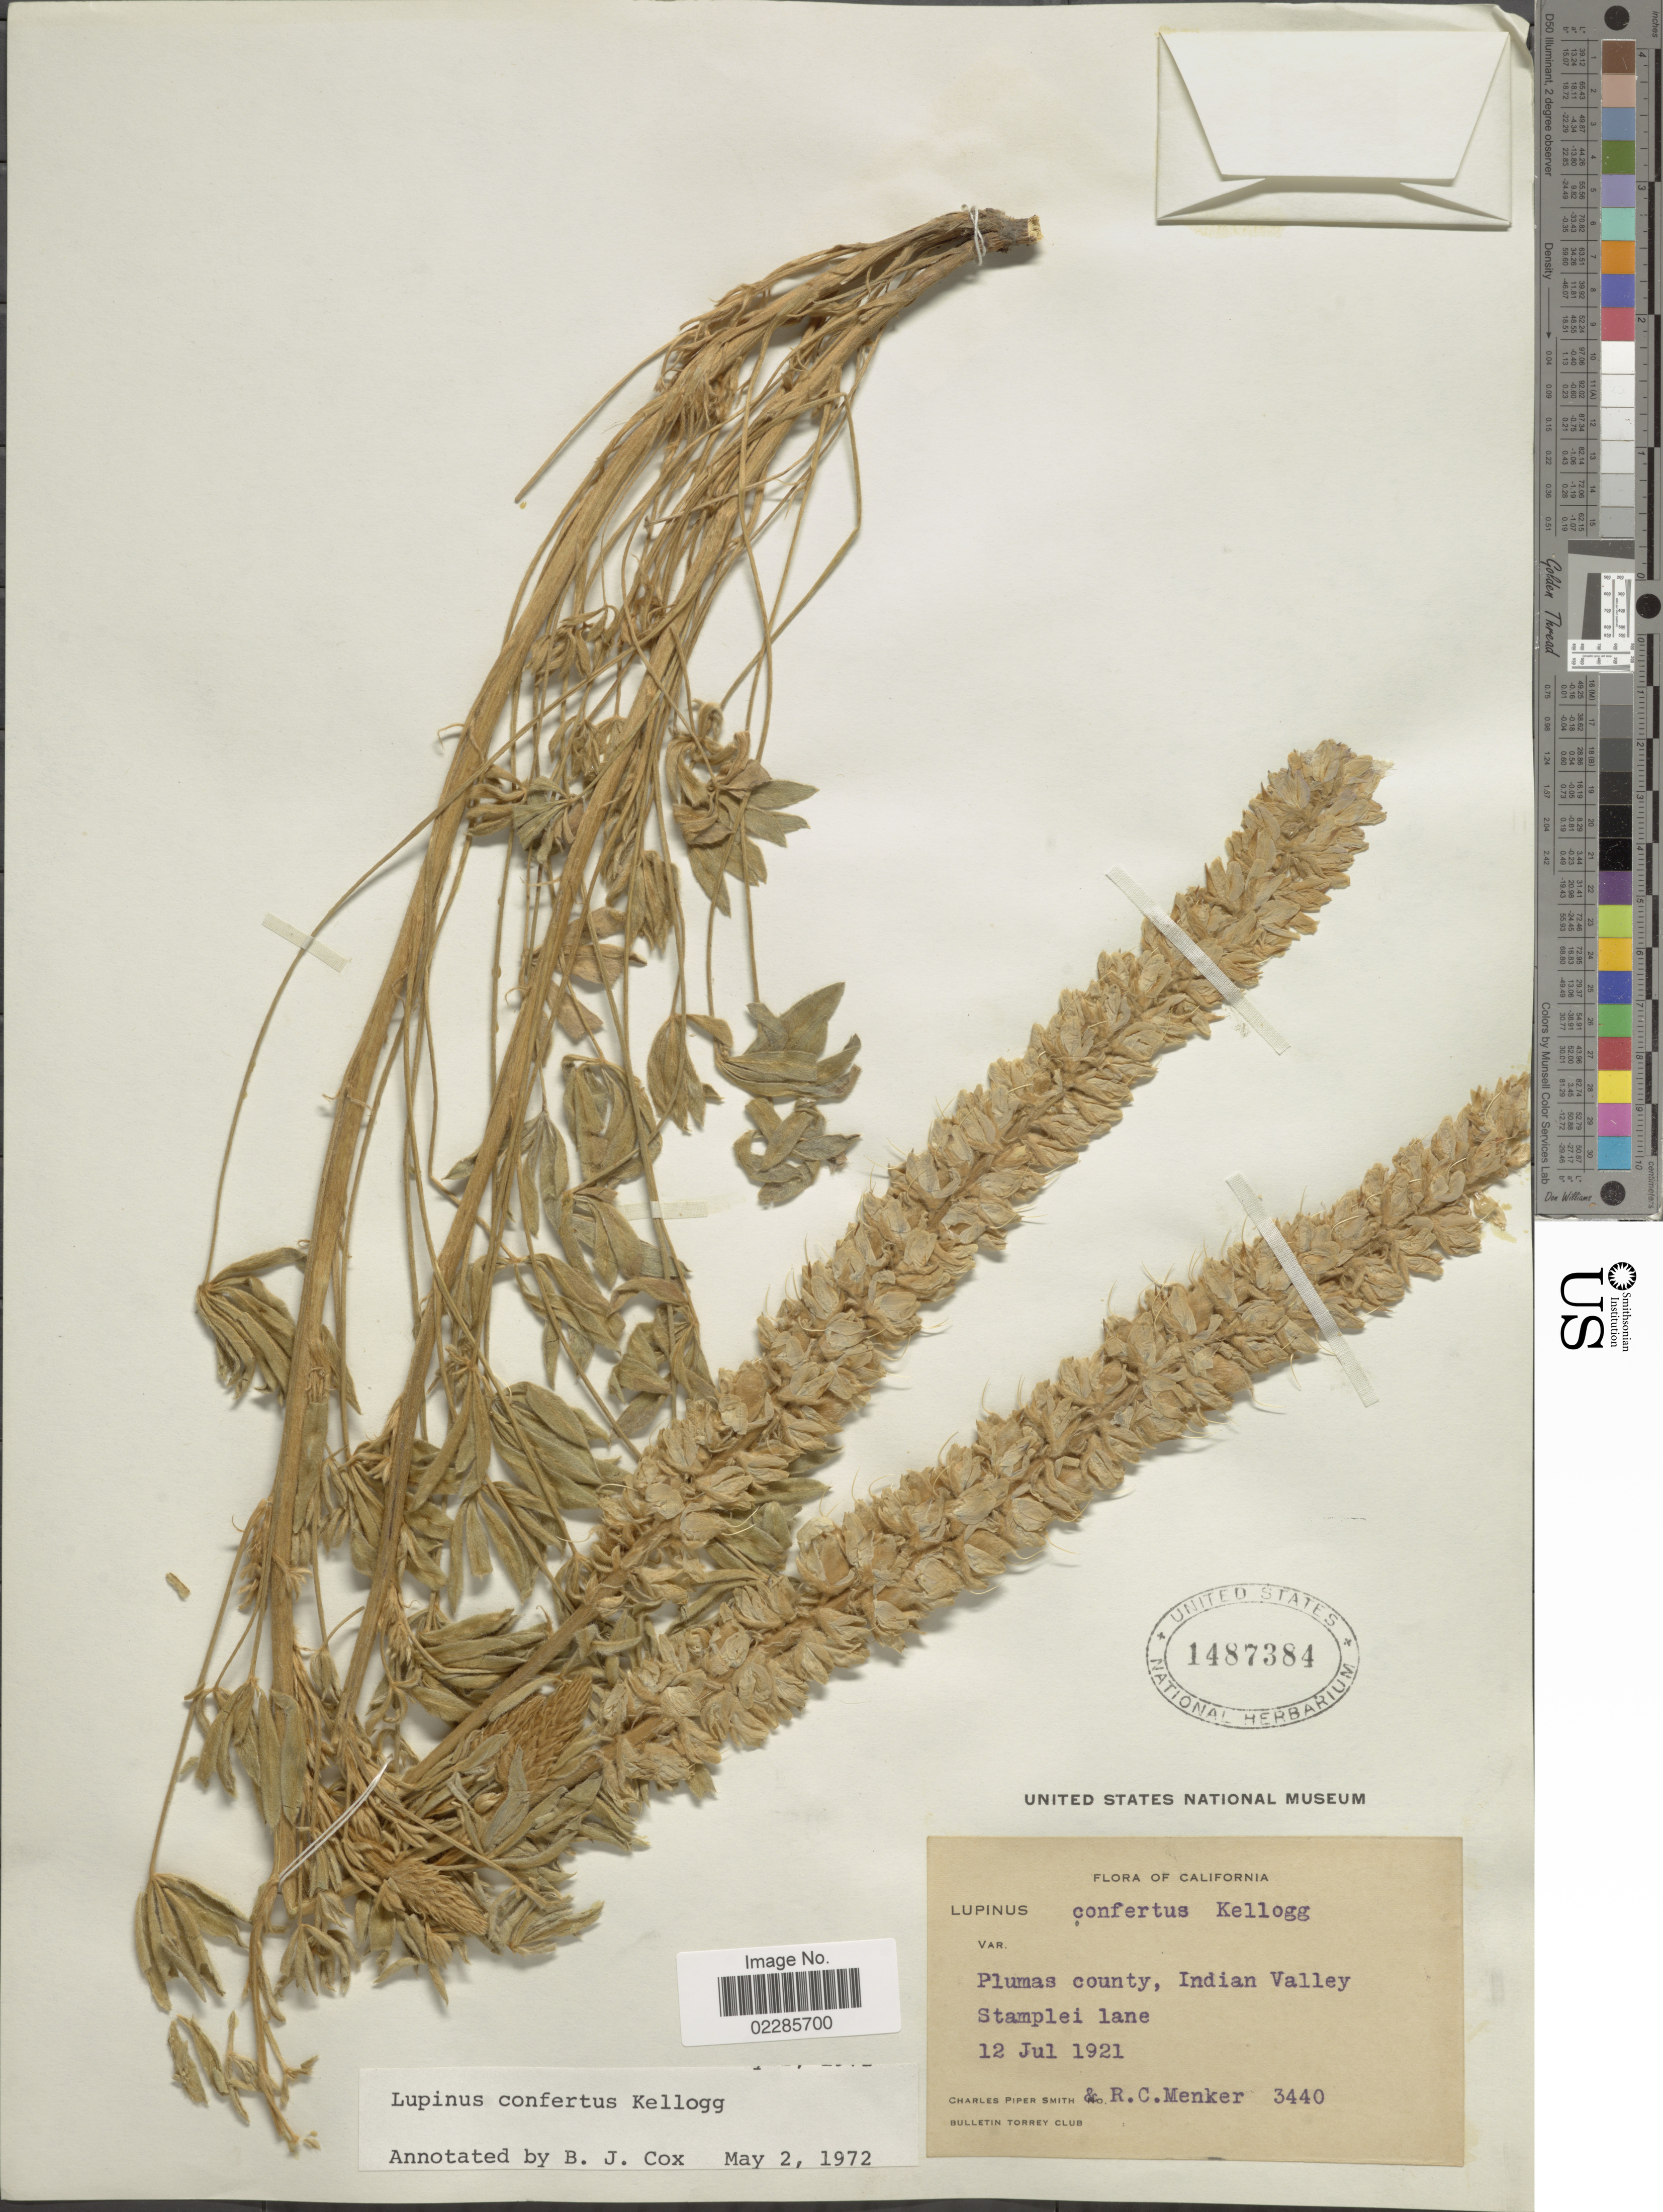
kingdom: Plantae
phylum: Tracheophyta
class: Magnoliopsida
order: Fabales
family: Fabaceae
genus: Lupinus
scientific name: Lupinus confertus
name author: Kellogg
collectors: C. P. Smith & R. Menker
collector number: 3440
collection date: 1921-07-12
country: United States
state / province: California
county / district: Plumas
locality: Plumas county, Indian Valley, Stamplei lane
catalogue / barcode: US 1487384